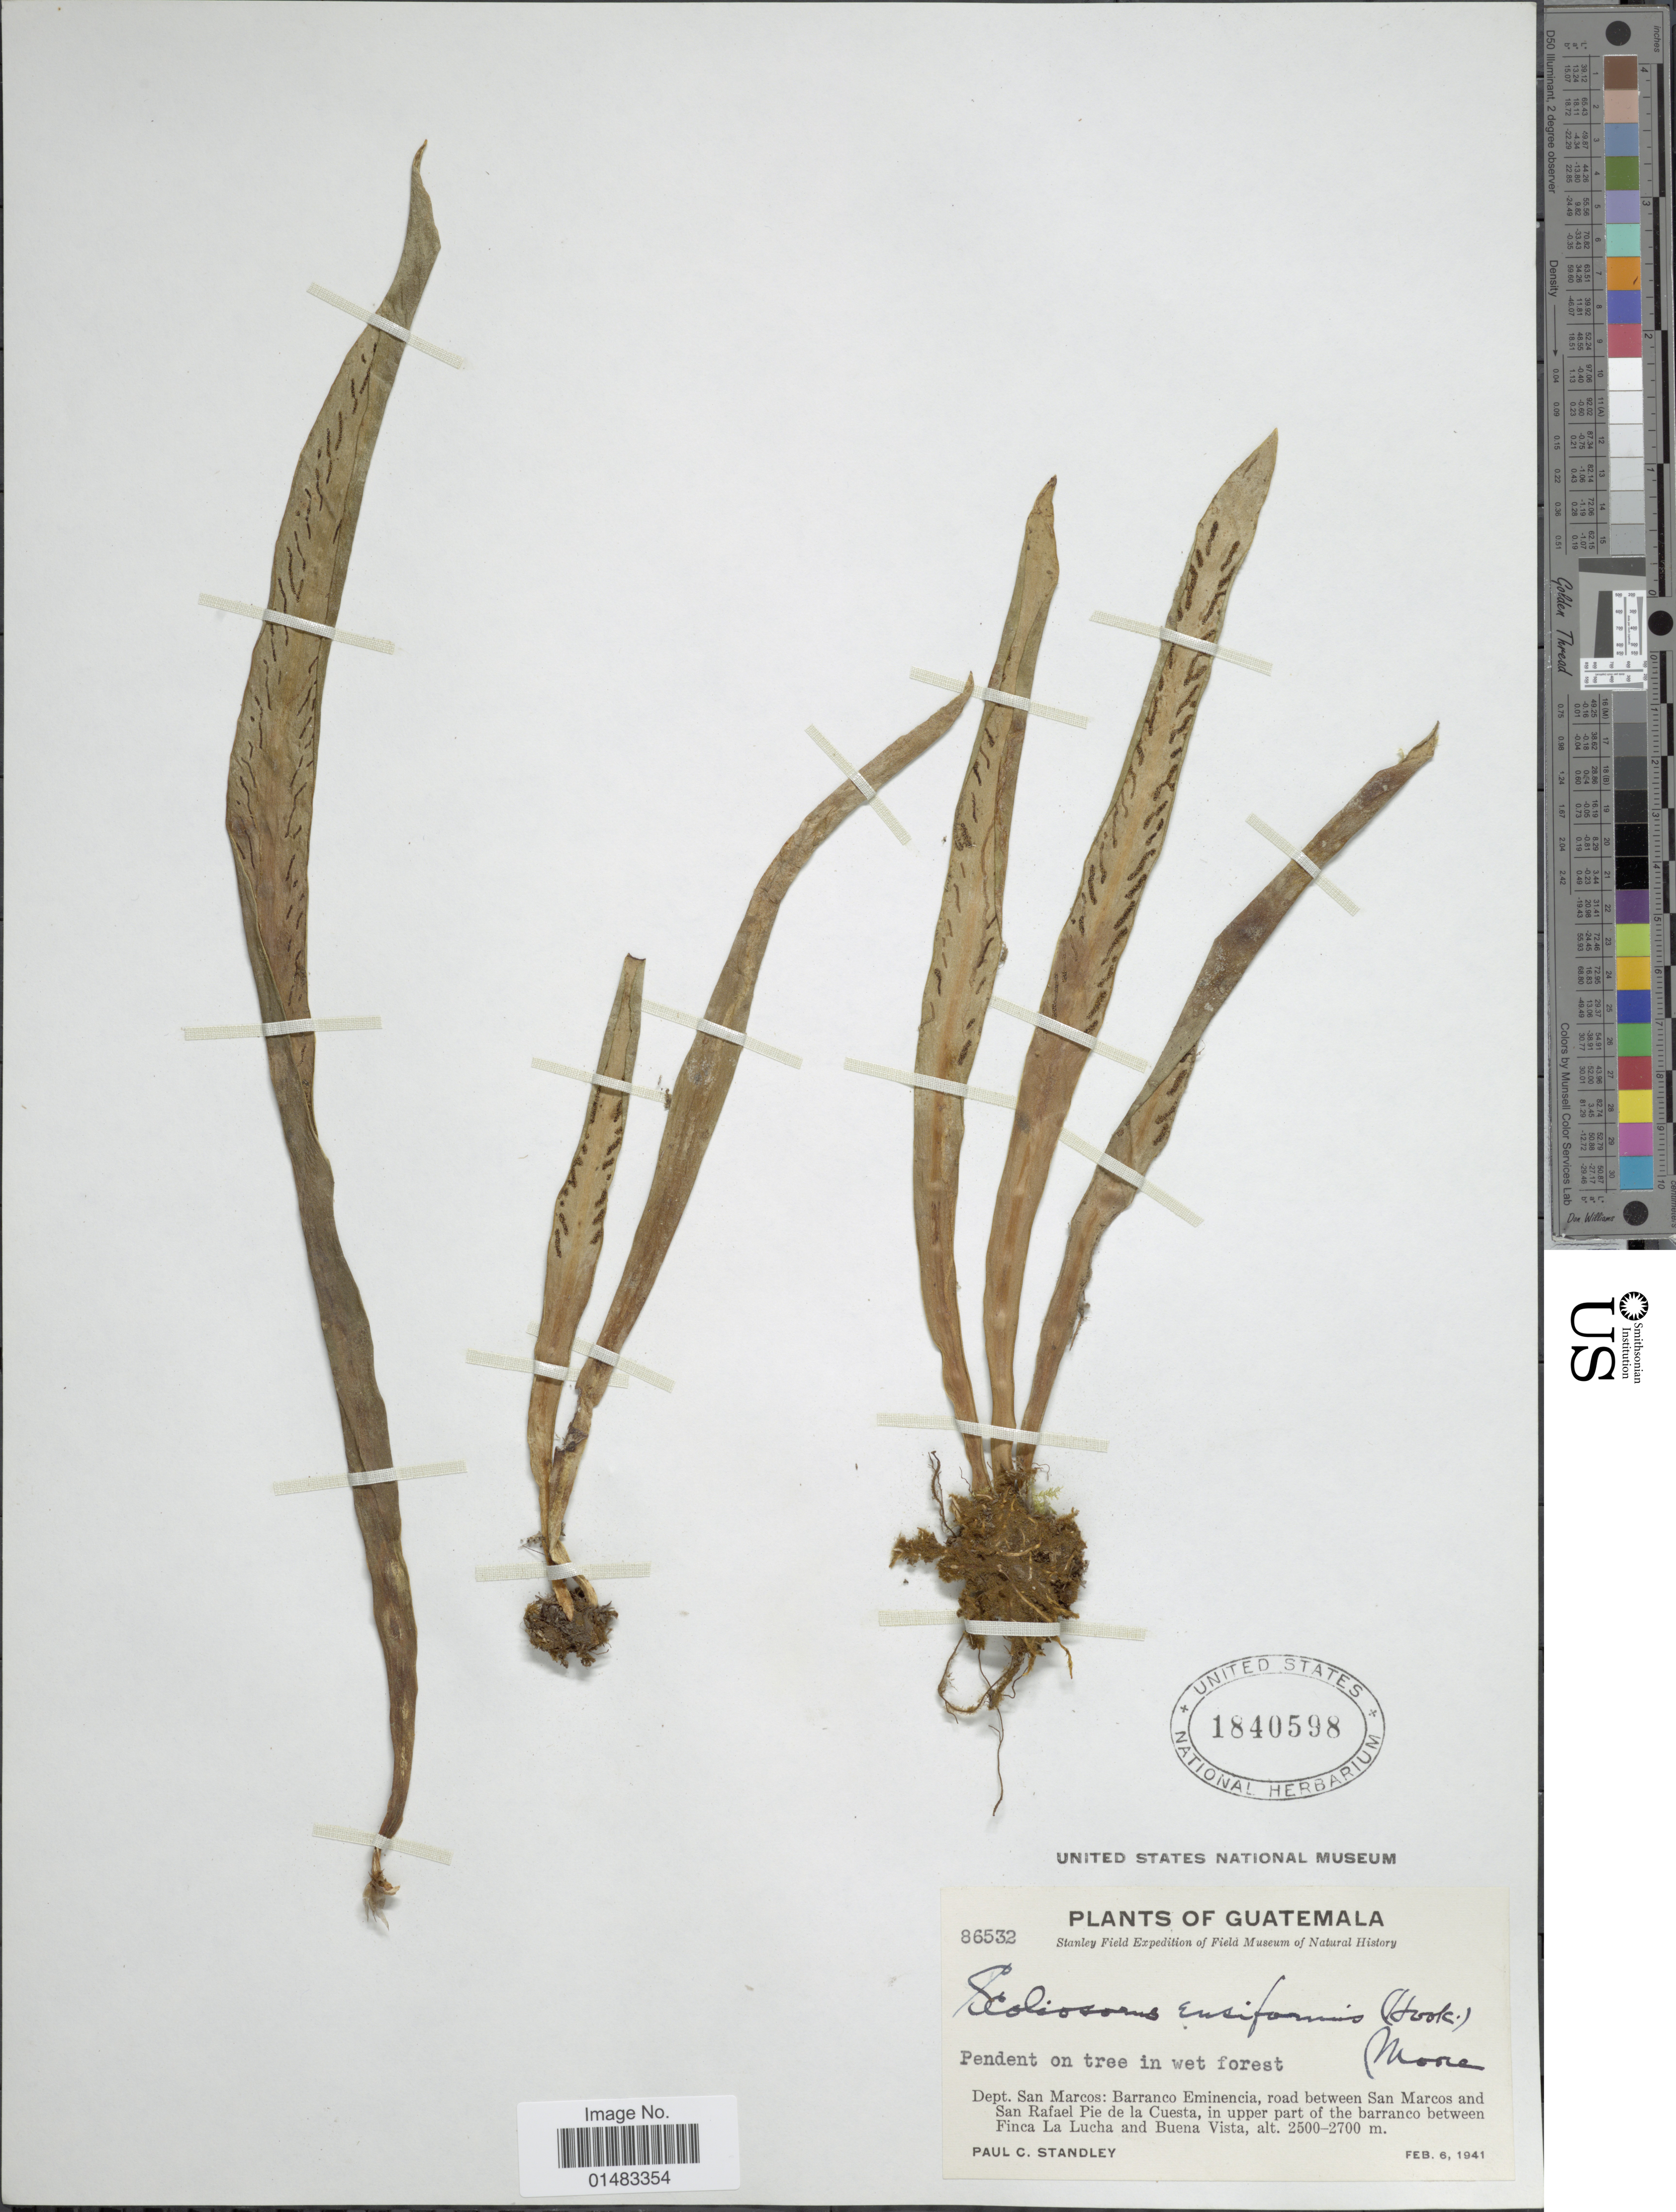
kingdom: Plantae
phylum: Tracheophyta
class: Polypodiopsida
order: Polypodiales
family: Pteridaceae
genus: Scoliosorus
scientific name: Scoliosorus ensiformis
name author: (Hook.) T. Moore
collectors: P. C. Standley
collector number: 86532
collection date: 1941-02-06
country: Guatemala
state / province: San Marcos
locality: Plants of Guatemala, Barranco Eminencia, road between San MArcos and San Rafael Pie de la Cuesta, in upper part of the barranco between Finca La Lucha and Buena Vista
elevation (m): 2500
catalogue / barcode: US 1840598